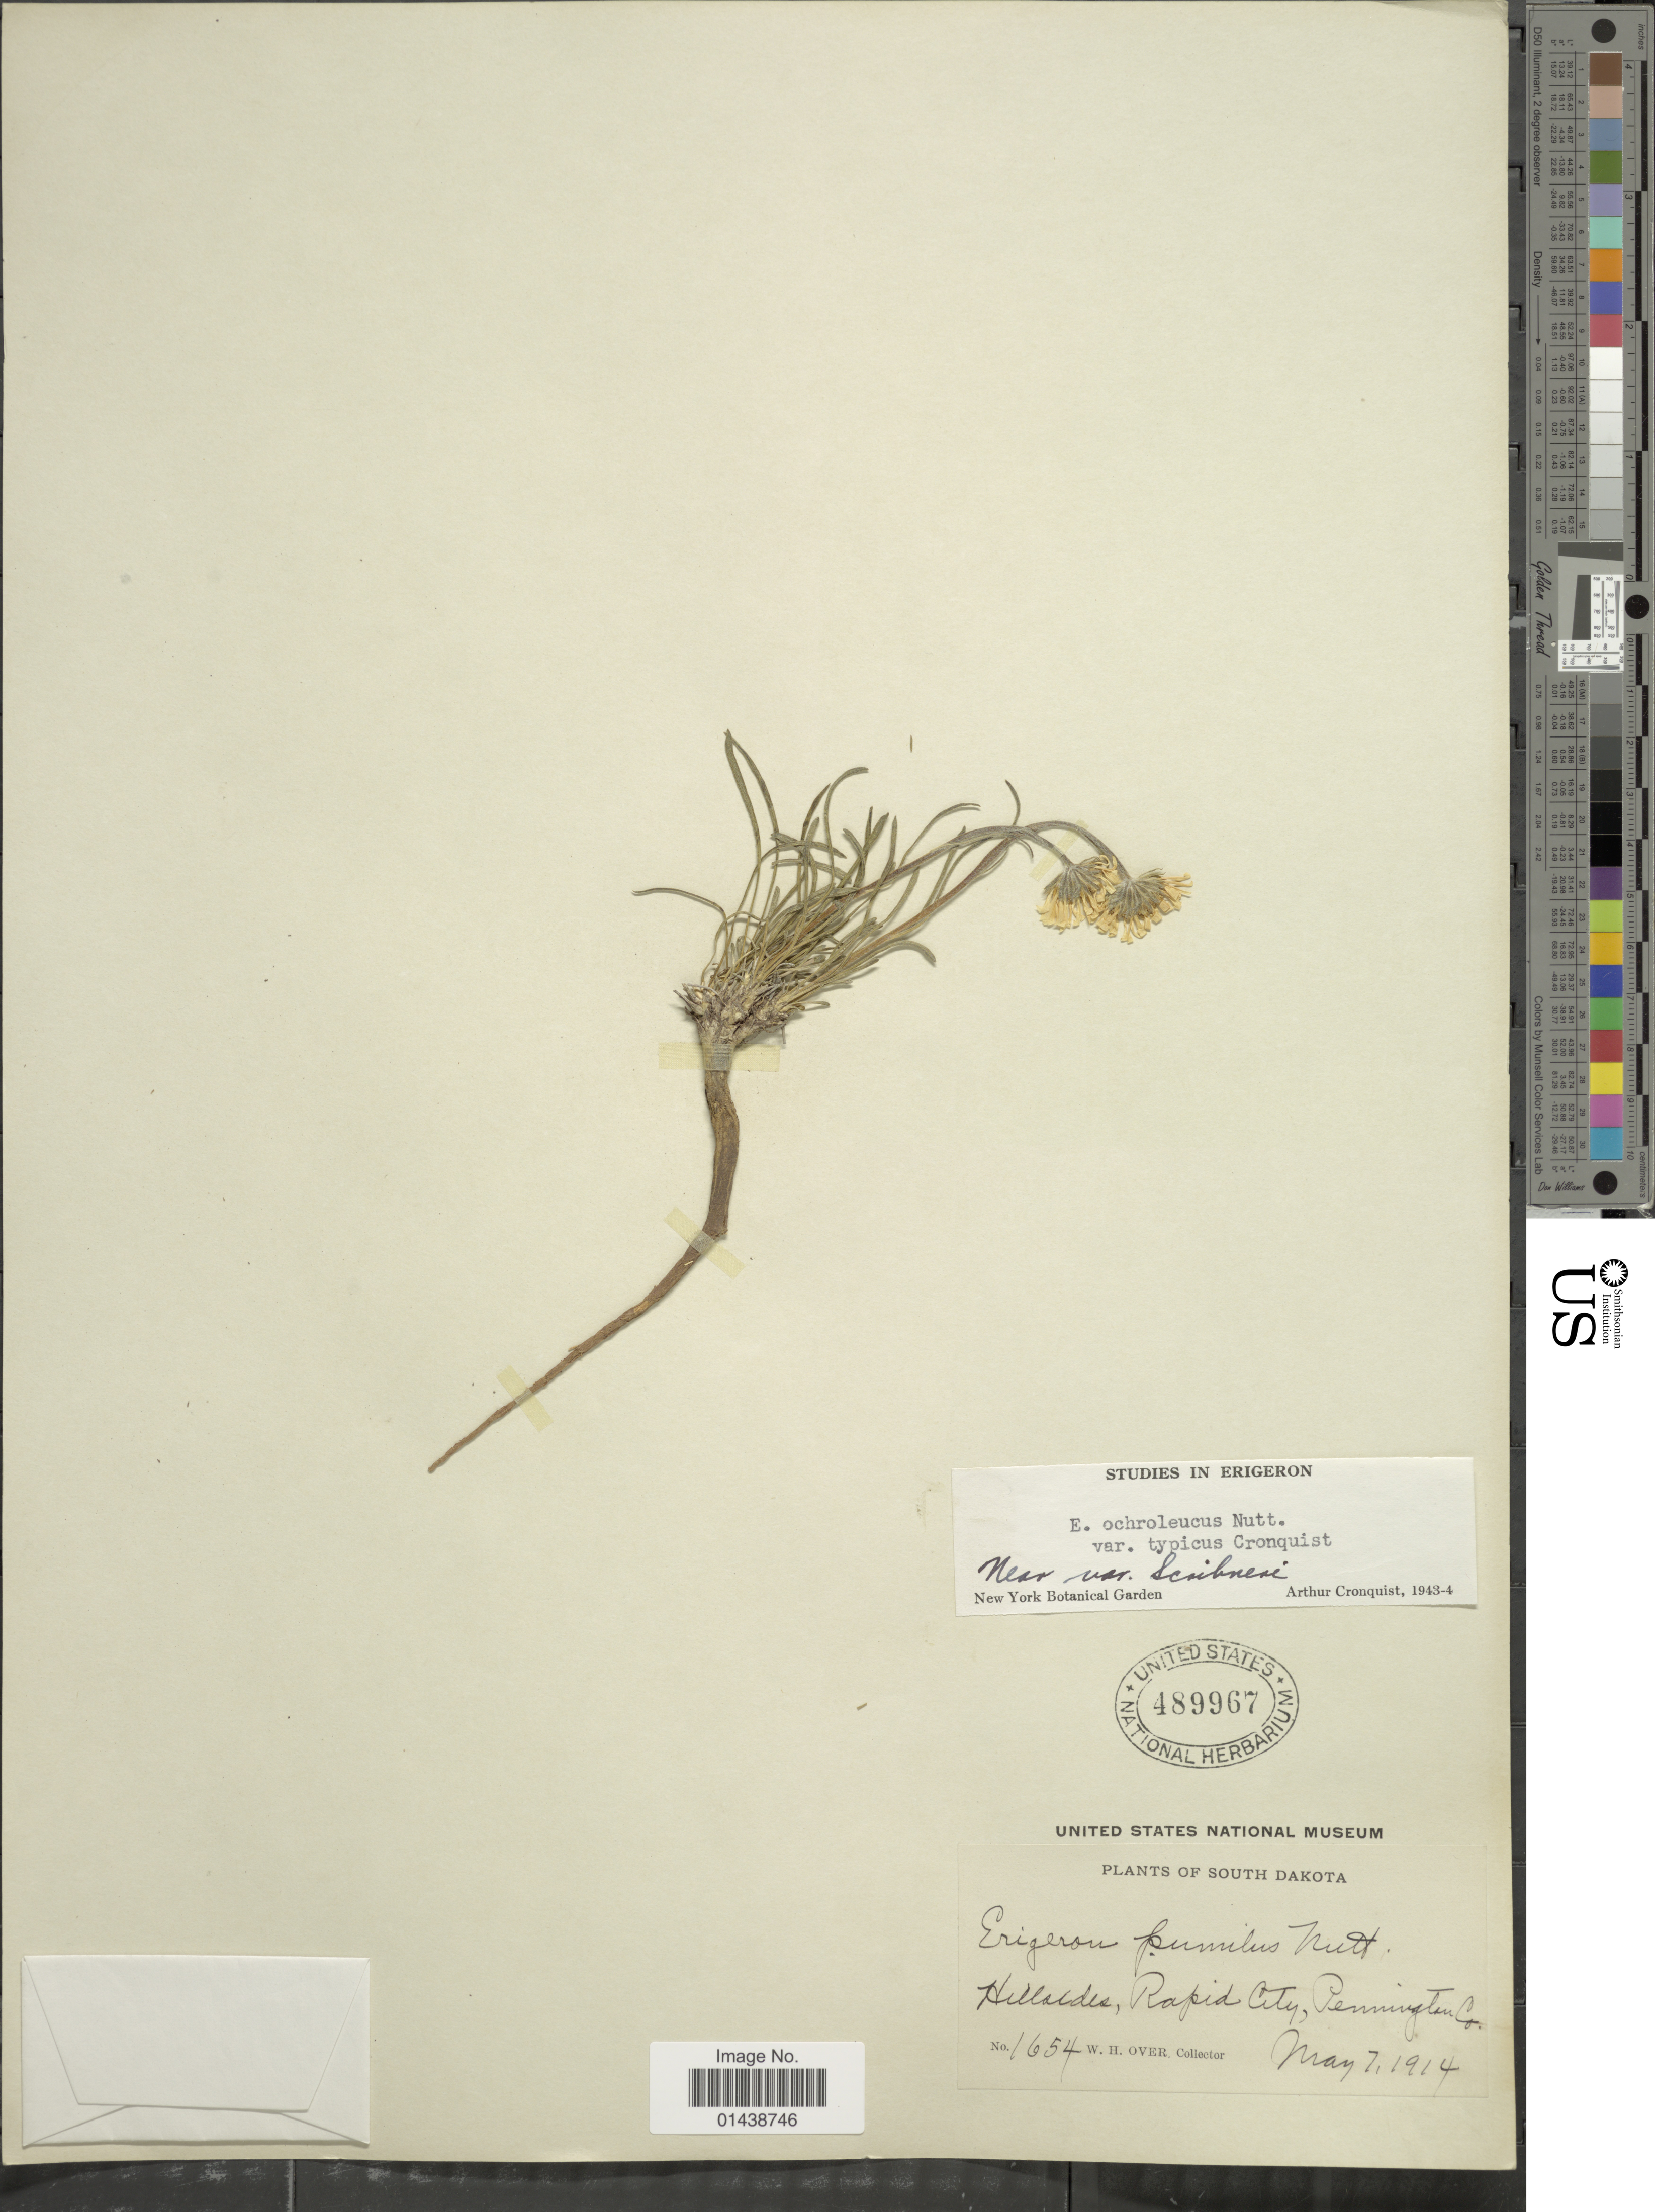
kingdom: Plantae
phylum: Tracheophyta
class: Magnoliopsida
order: Asterales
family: Asteraceae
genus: Erigeron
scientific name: Erigeron ochroleucus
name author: Nutt.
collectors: W. Over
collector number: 1654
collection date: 1914-05-07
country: United States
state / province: South Dakota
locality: Hillside, Rapid City, Pennington Co.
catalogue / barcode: US 489967